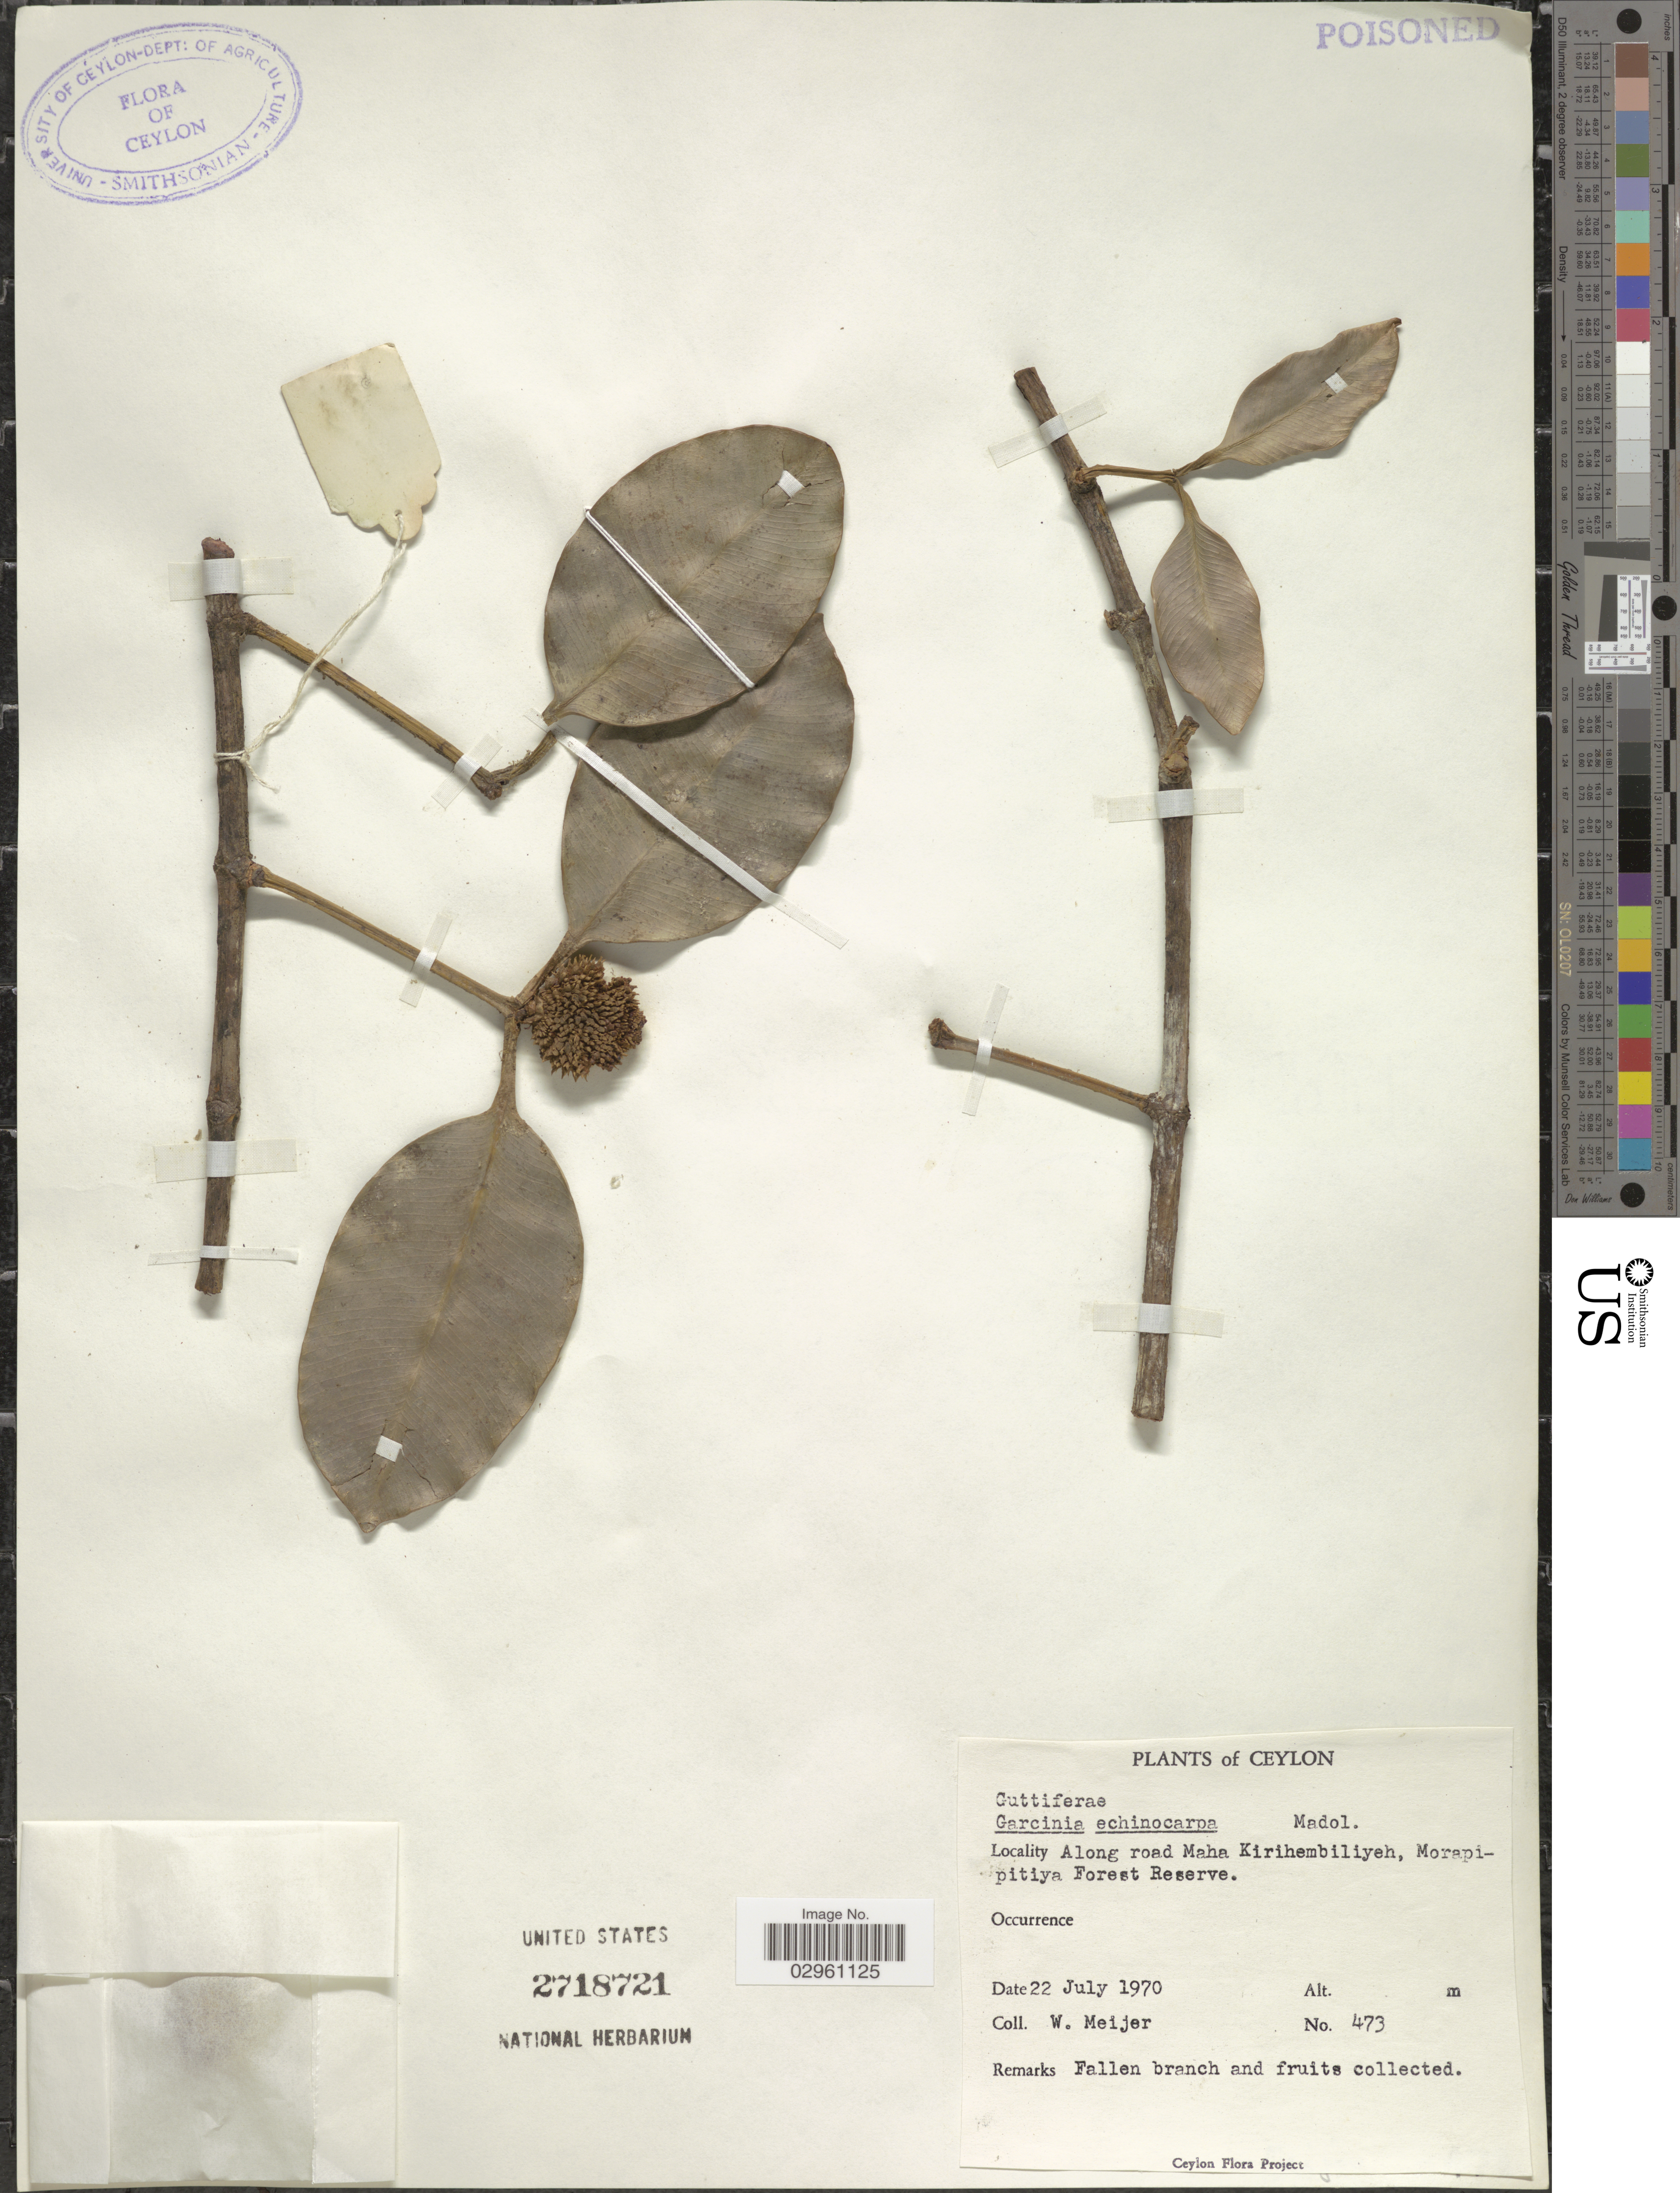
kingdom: Plantae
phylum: Tracheophyta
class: Magnoliopsida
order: Malpighiales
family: Clusiaceae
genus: Garcinia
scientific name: Garcinia echinocarpa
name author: Thwaites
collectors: W. Meijer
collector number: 473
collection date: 1970-07-22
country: Sri Lanka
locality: Ceylon. Along road Maha Kirihembiliyeh, Morapipitiya Forest Reserve.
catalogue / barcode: US 2718721